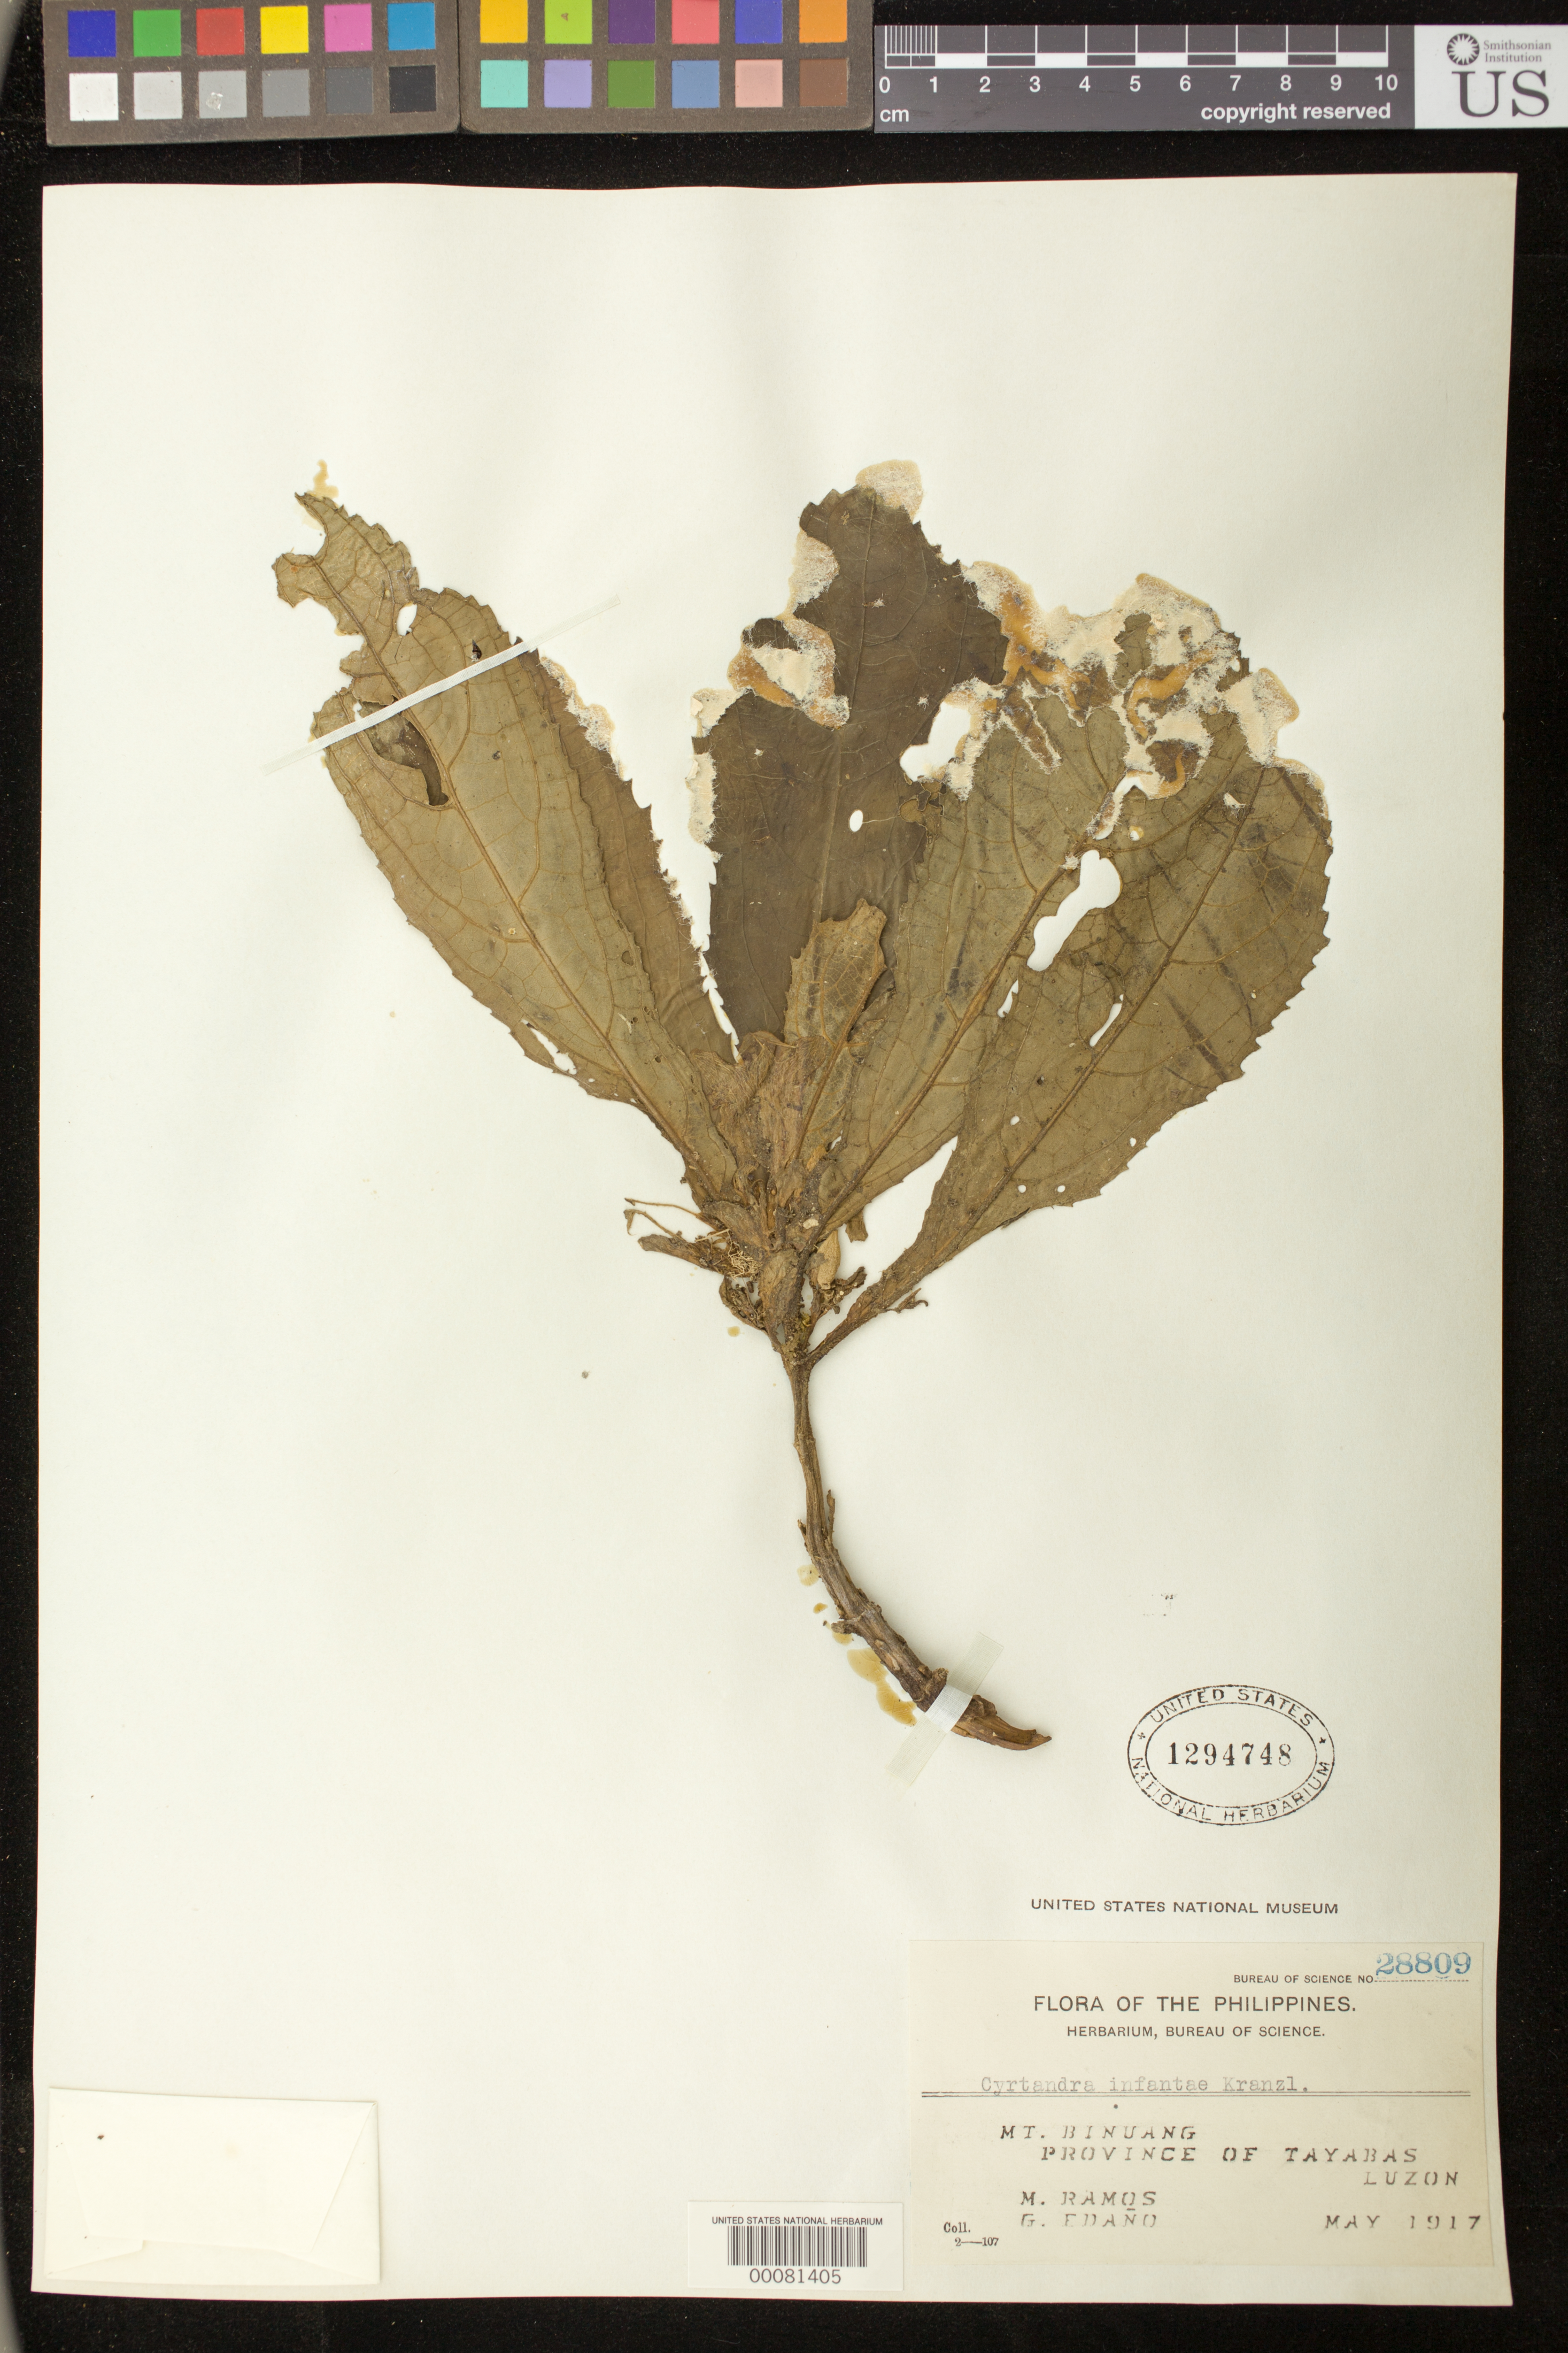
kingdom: Plantae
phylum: Tracheophyta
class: Magnoliopsida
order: Lamiales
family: Gesneriaceae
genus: Cyrtandra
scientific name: Cyrtandra infantae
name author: Kraenzl.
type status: Neotype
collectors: M. Ramos & G. Edaño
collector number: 28809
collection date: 1917-05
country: Philippines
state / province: Calabarzon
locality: Mt Binuang, Province of Tayabas, Luzon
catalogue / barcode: US 1294748